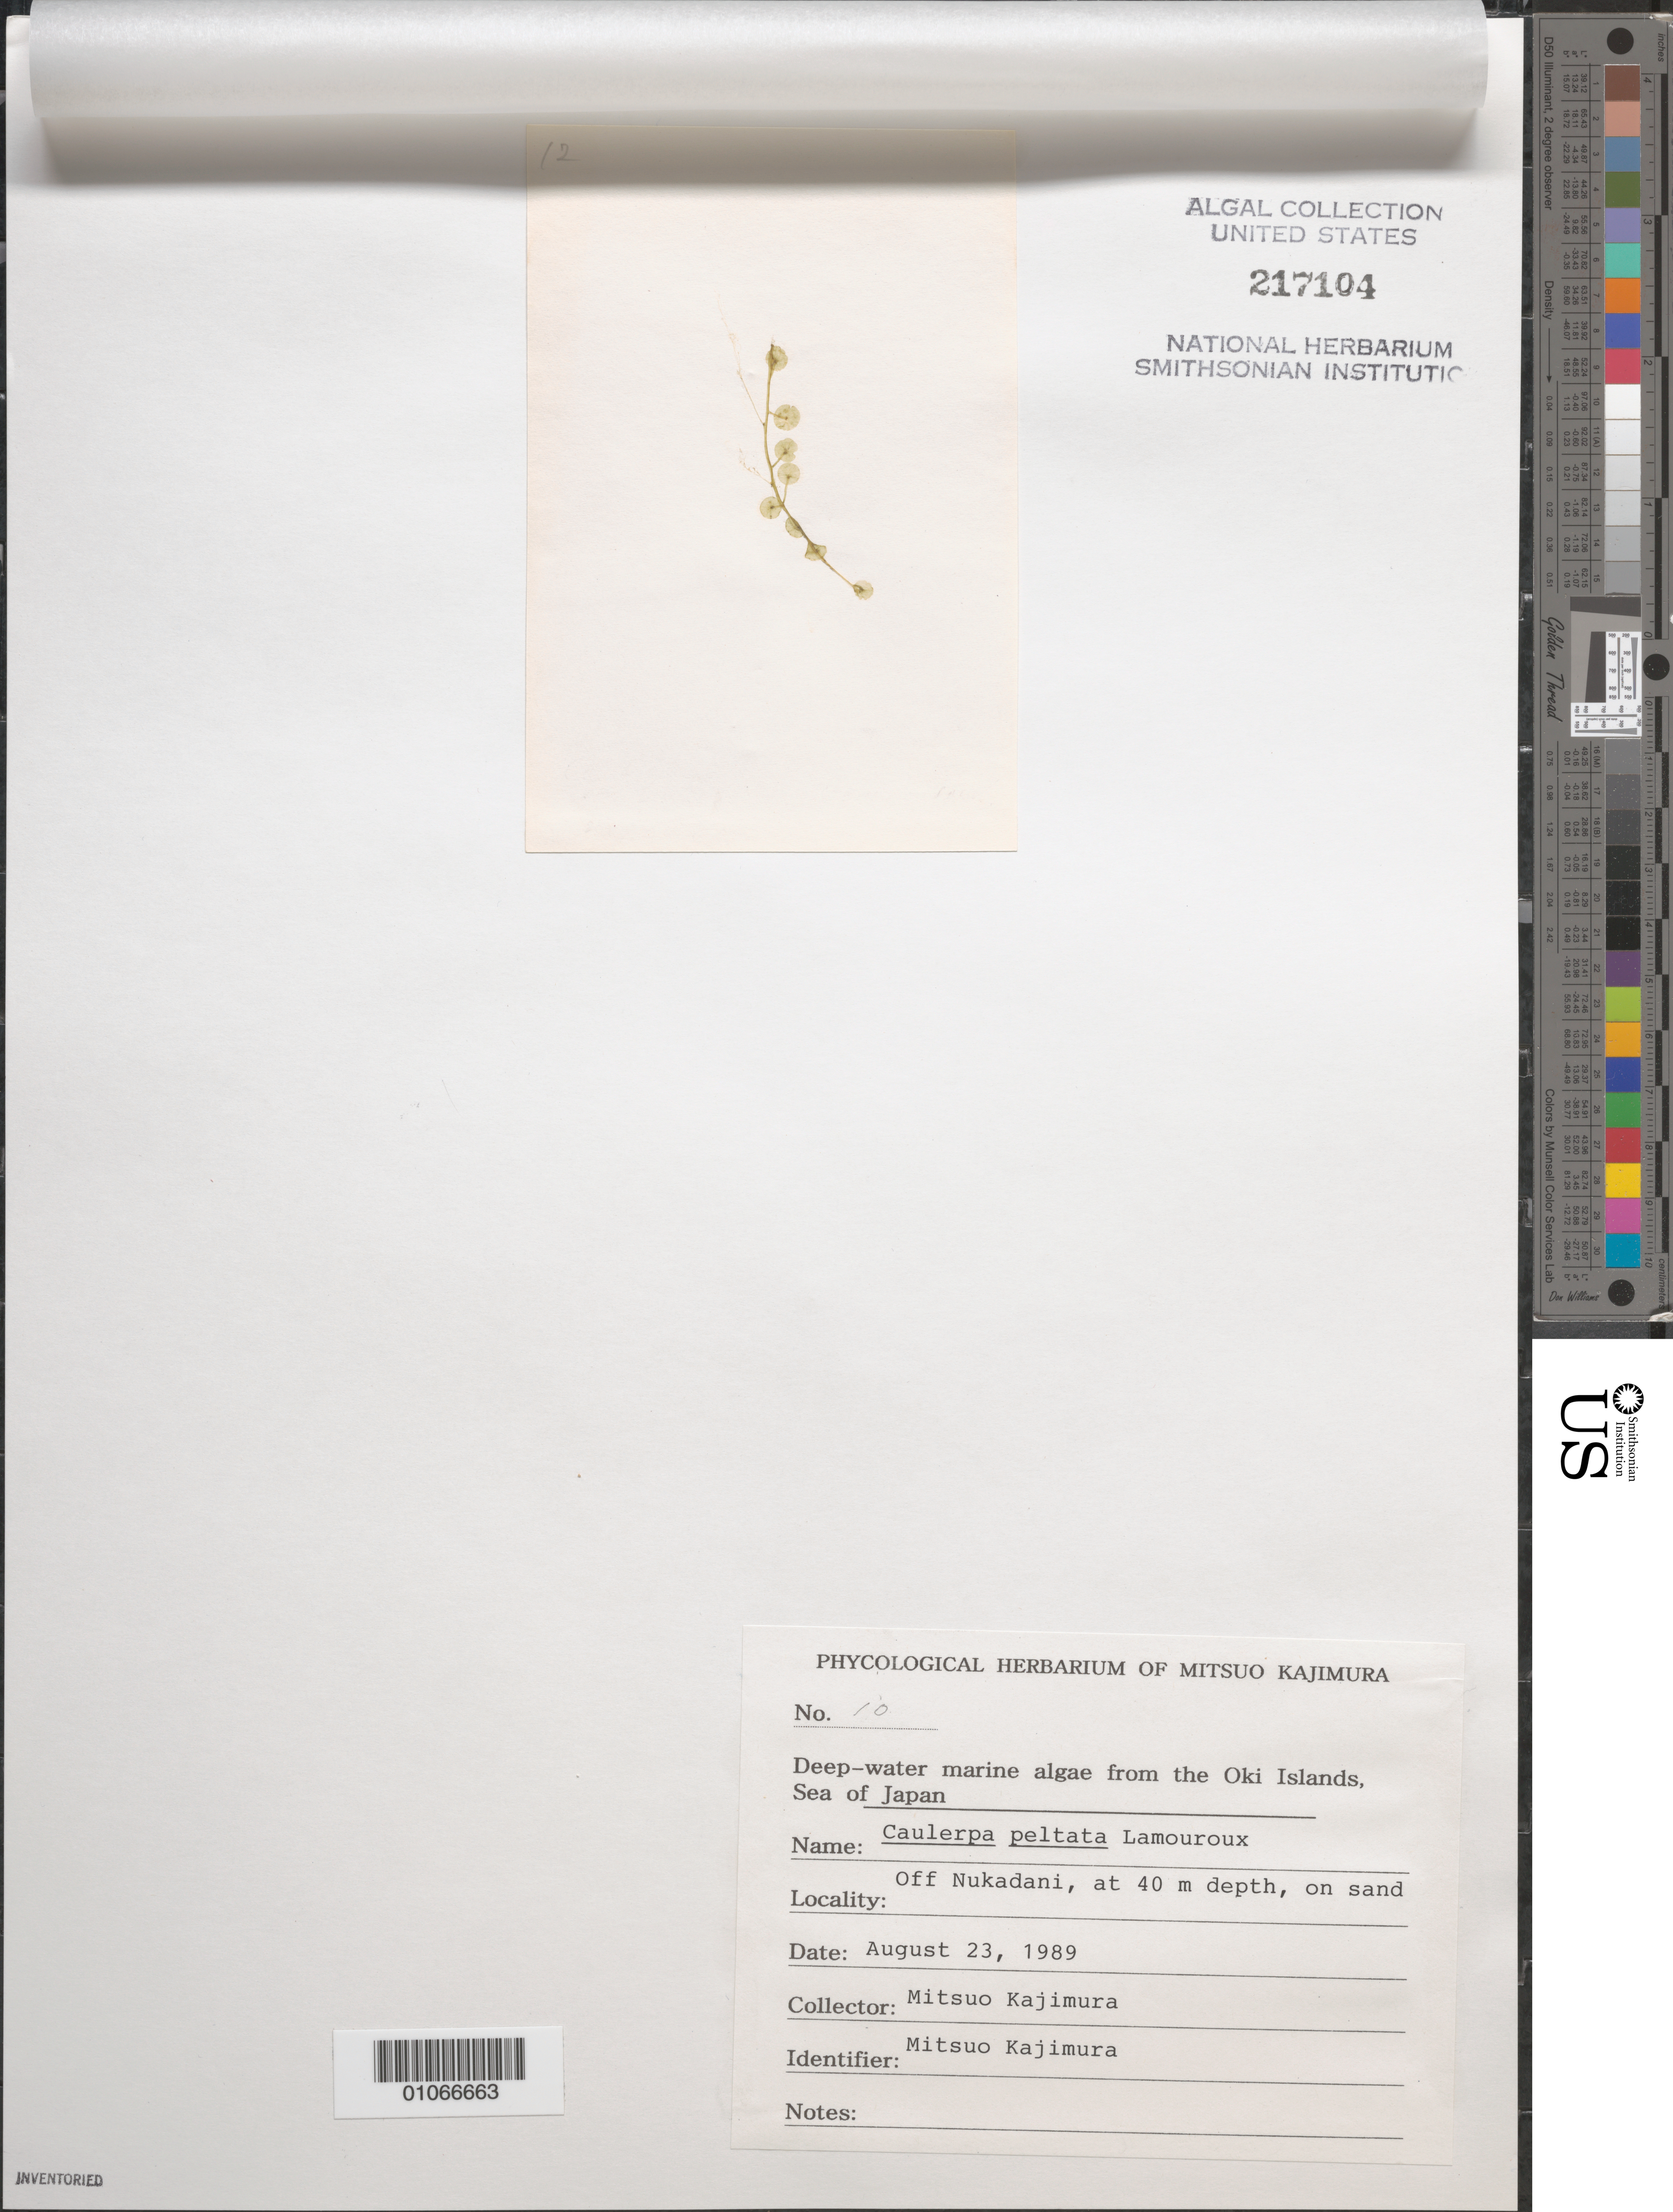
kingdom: Plantae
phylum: Chlorophyta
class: Ulvophyceae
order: Ulvales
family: Ulvaceae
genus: Ulva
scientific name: Ulva linza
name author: L.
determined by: Algae name updating Project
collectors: M. Kajimura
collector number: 10 & specimen 12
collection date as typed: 23 Aug 1989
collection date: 1989-08-23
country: Japan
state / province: Simane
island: Oki Is.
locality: Off Nukadani, Sea of Japan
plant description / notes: Phycologial Herbarium of Mitsuo Kajimura, Deep-water marine algae from the Oki Islands, Sea of Japan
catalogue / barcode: US 217104